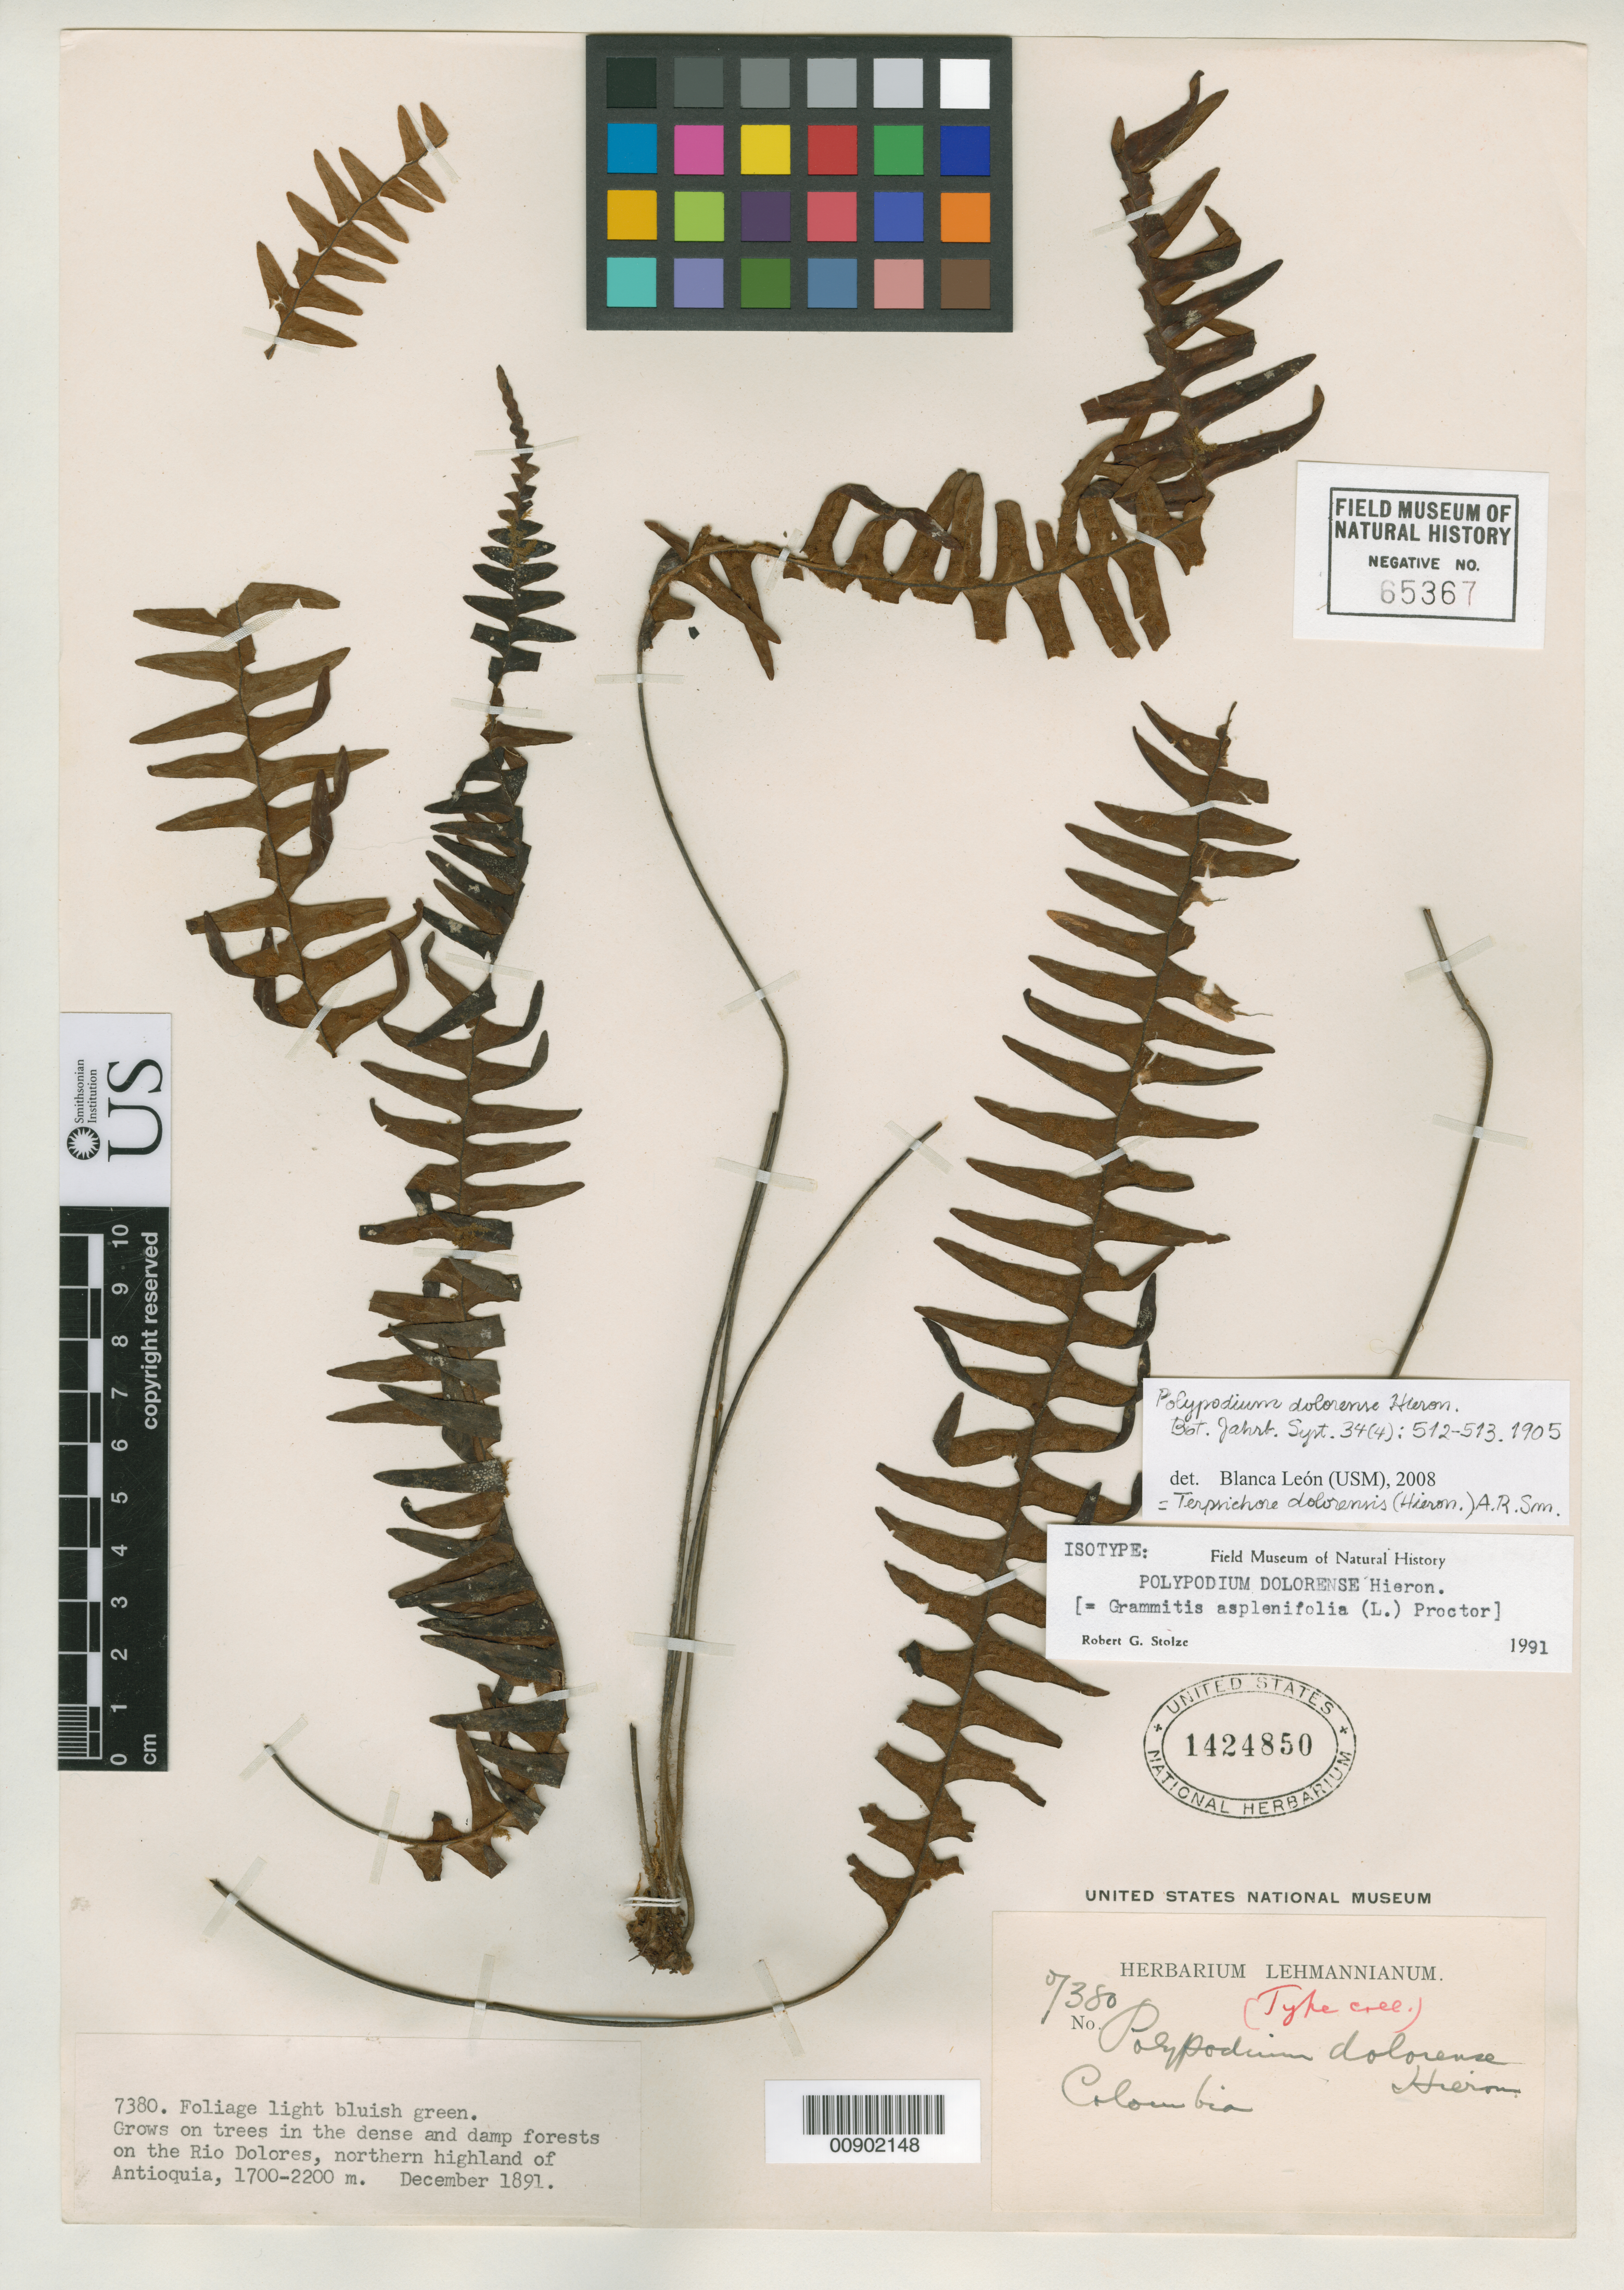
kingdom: Plantae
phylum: Tracheophyta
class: Polypodiopsida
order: Polypodiales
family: Polypodiaceae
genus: Polypodium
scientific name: Polypodium dolorense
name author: Hieron.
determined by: León, B.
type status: Isotype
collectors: F. C. Lehmann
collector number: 7380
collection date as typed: Dec 1891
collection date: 1891-12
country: Colombia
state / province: Antioquia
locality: On the Rio Dolores, northern highland of Antioquia.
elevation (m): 1700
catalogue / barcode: US 1424850